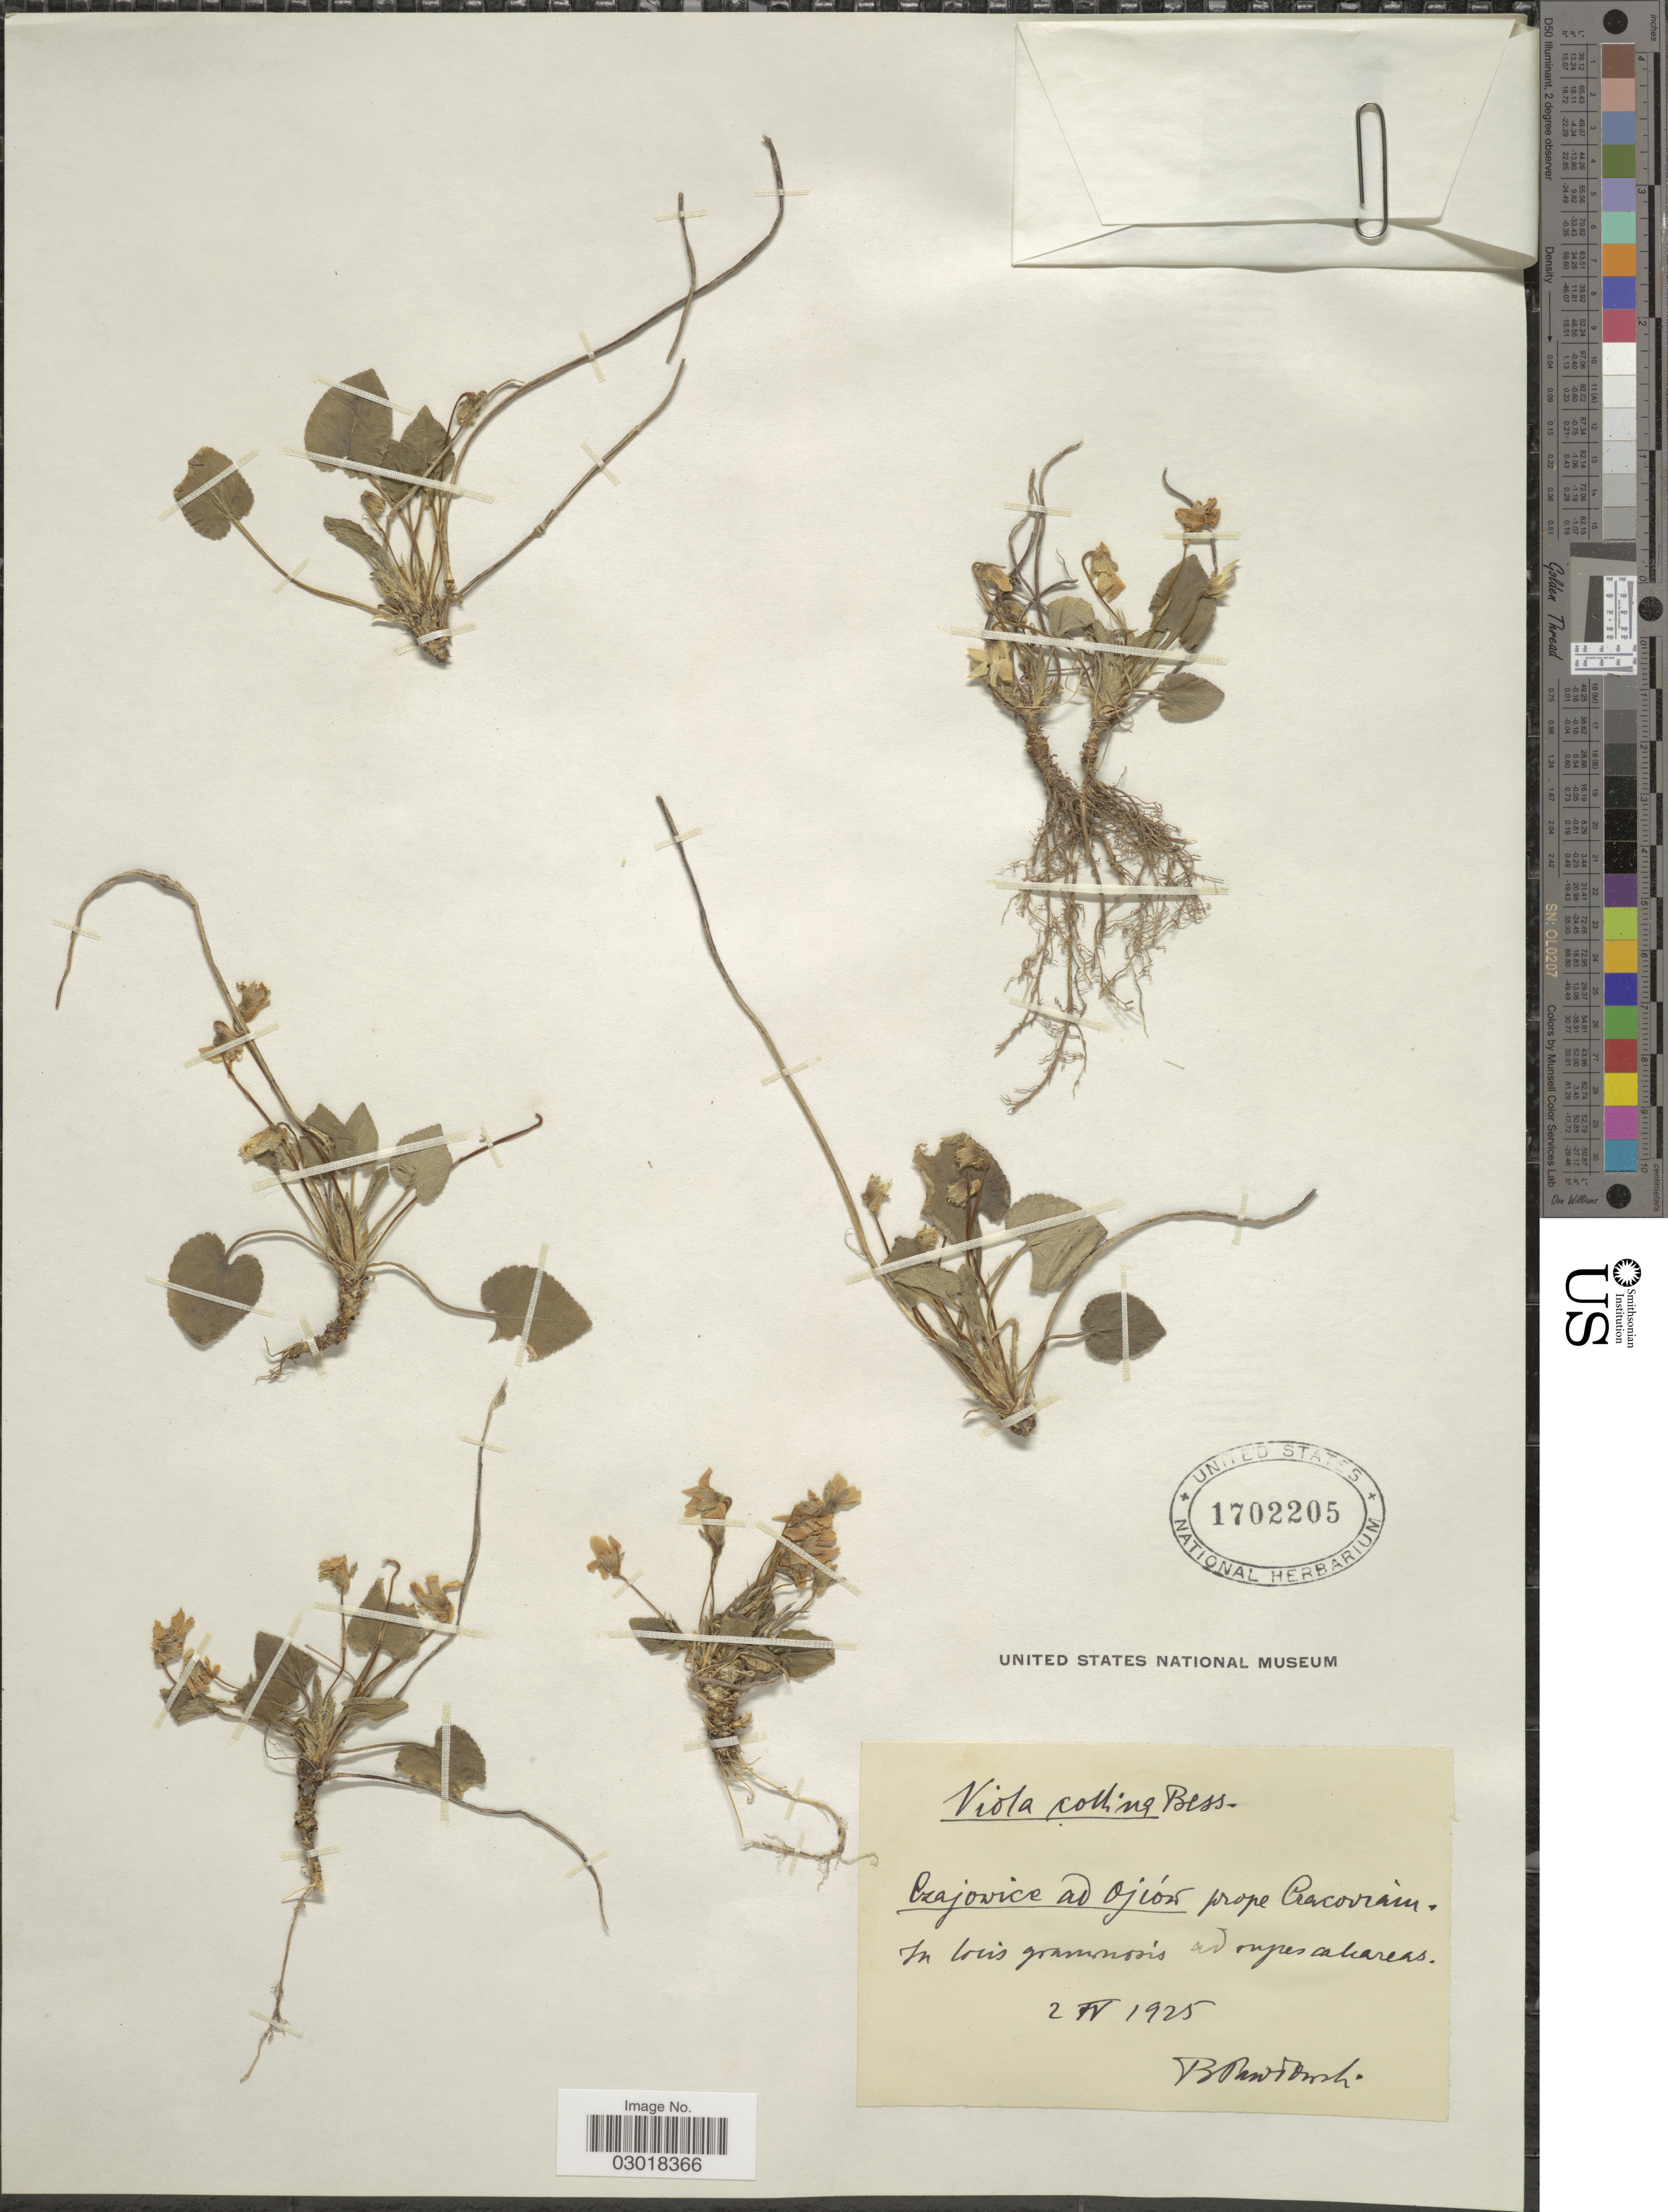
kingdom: Plantae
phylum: Tracheophyta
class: Magnoliopsida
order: Malpighiales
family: Violaceae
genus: Viola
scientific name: Viola collina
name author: Besser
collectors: B. Pawlowski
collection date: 1925-04-02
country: Poland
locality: Ozajowice ad ojeow prope Cracoviaum. In louis grammonis ad oupes alkareas. [interpreted]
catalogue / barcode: US 1702205